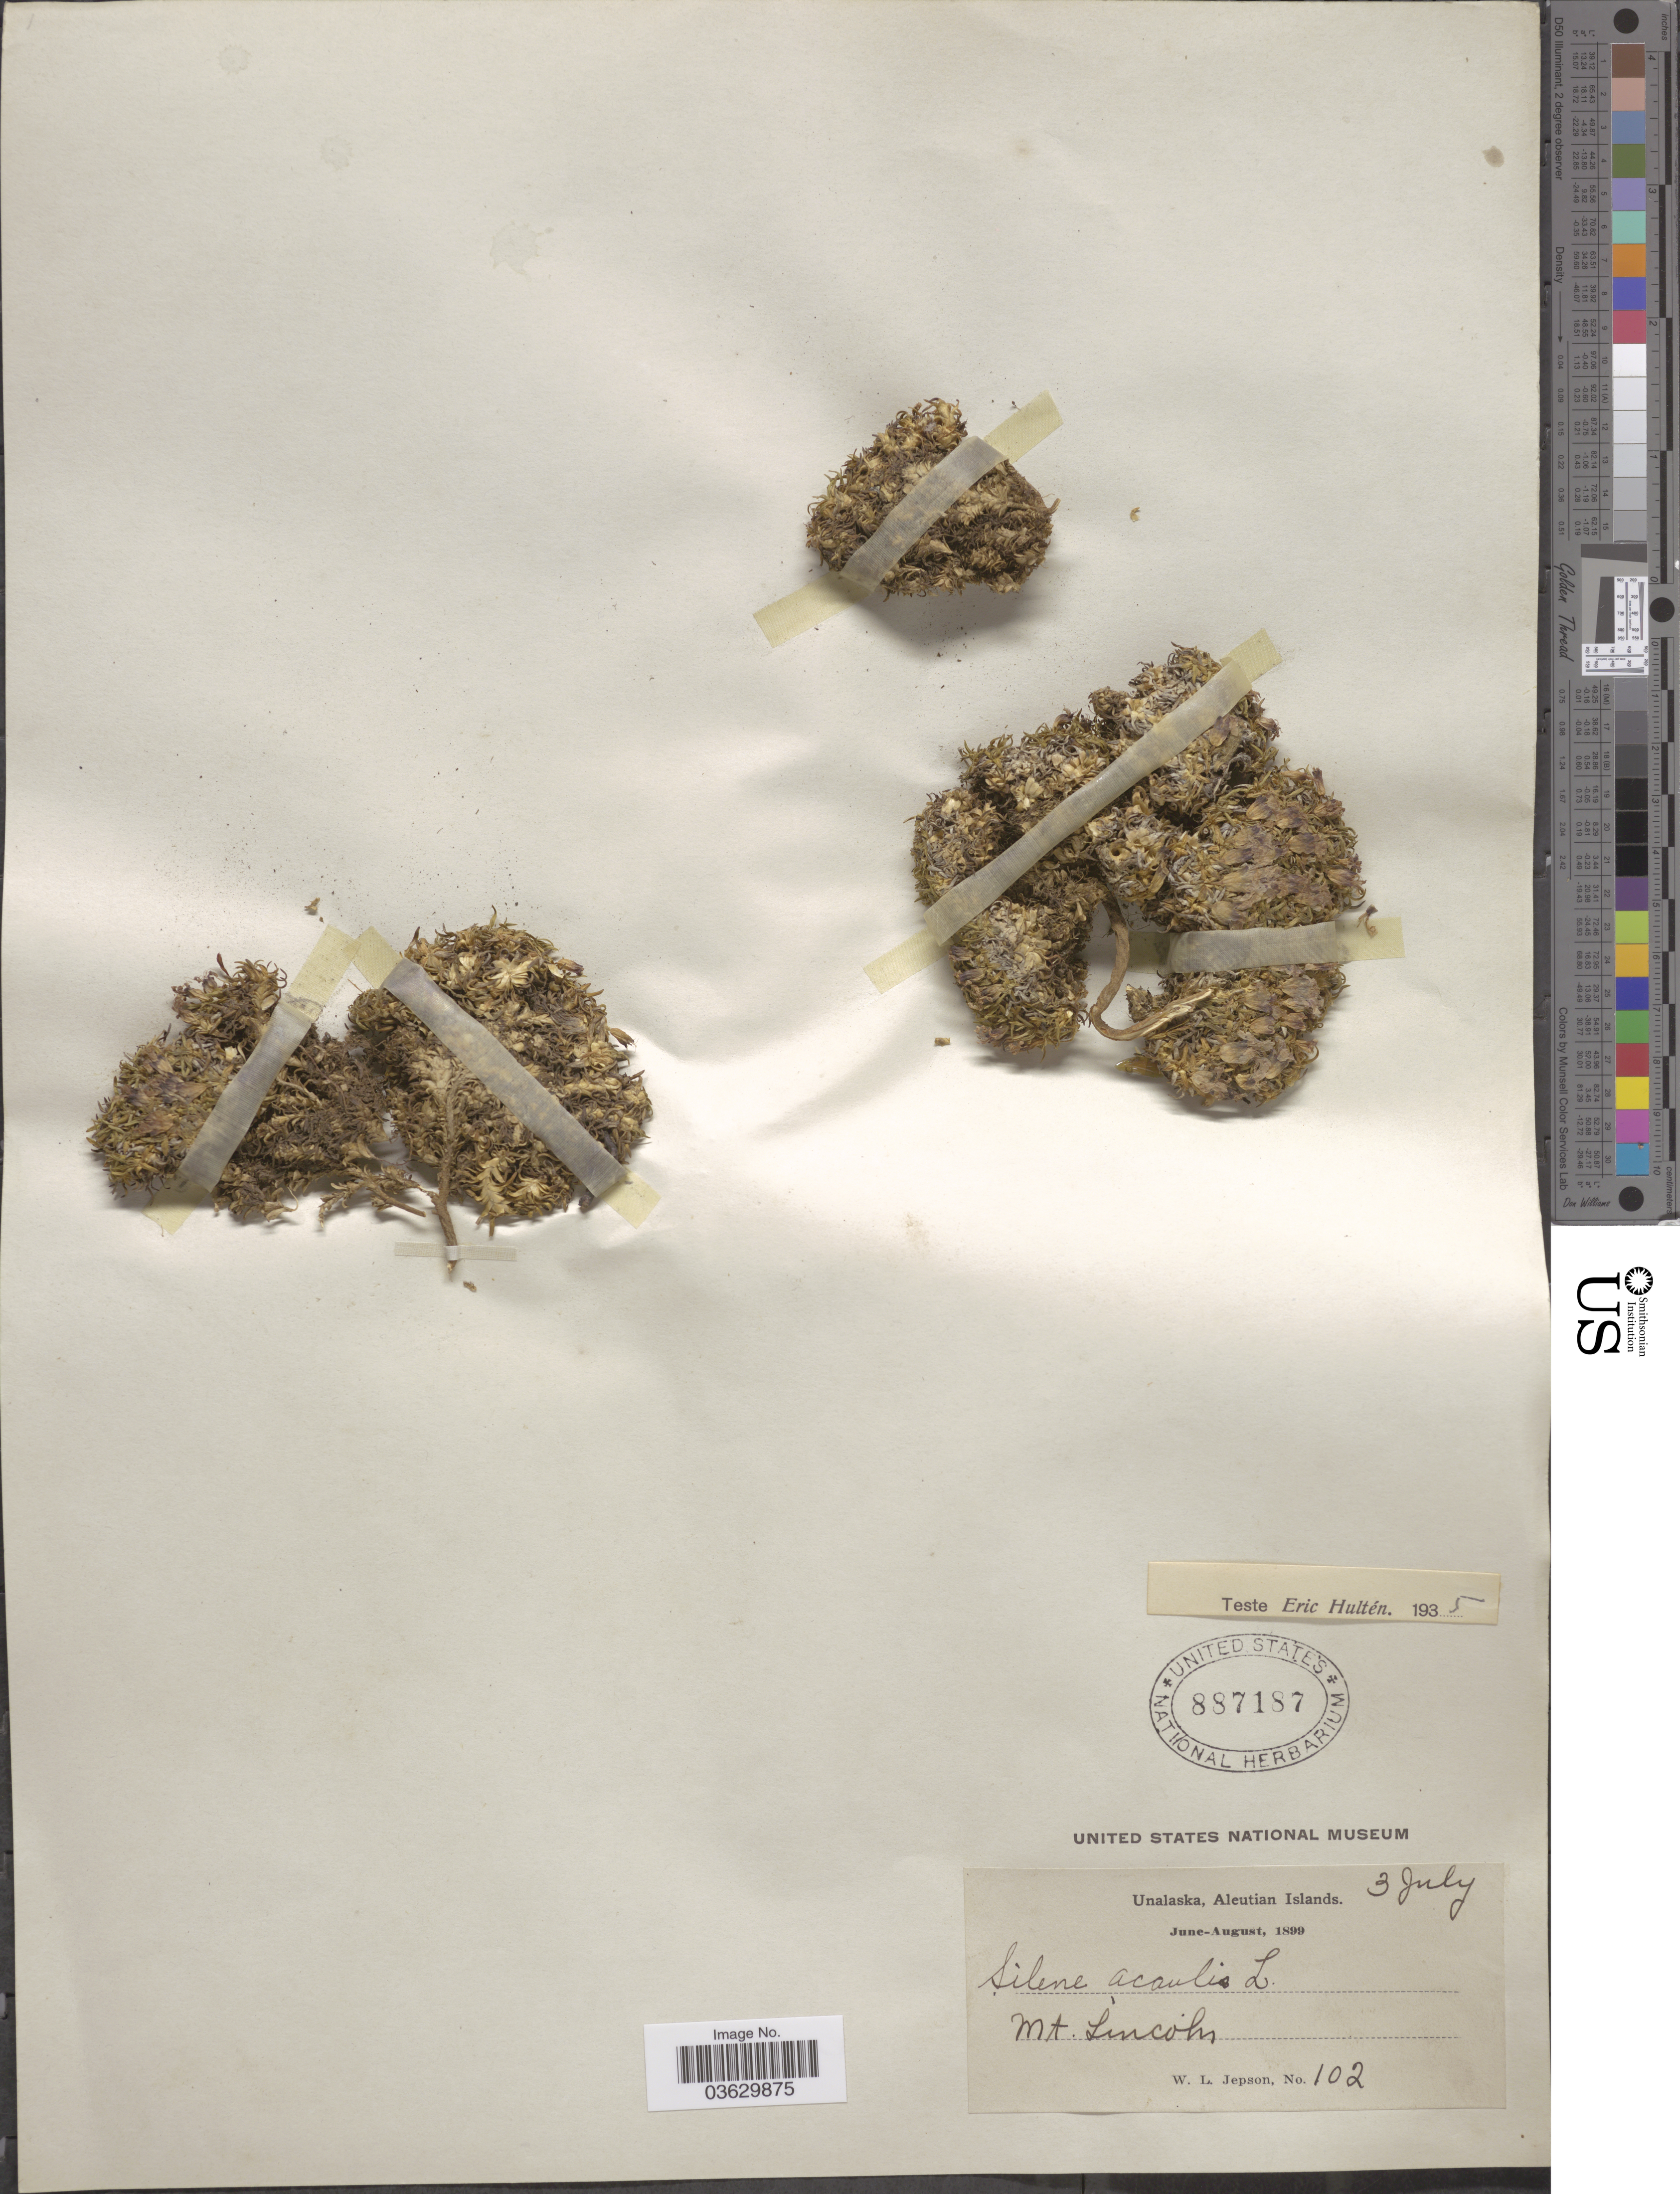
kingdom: Plantae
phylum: Tracheophyta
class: Magnoliopsida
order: Caryophyllales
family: Caryophyllaceae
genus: Silene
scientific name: Silene acaulis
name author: (L.) Jacq.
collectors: W. L. Jepson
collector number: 102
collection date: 1899-07-03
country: United States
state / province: Alaska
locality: Unalaska, Aleutian Islands. Mt. Lincoln.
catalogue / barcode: US 887187